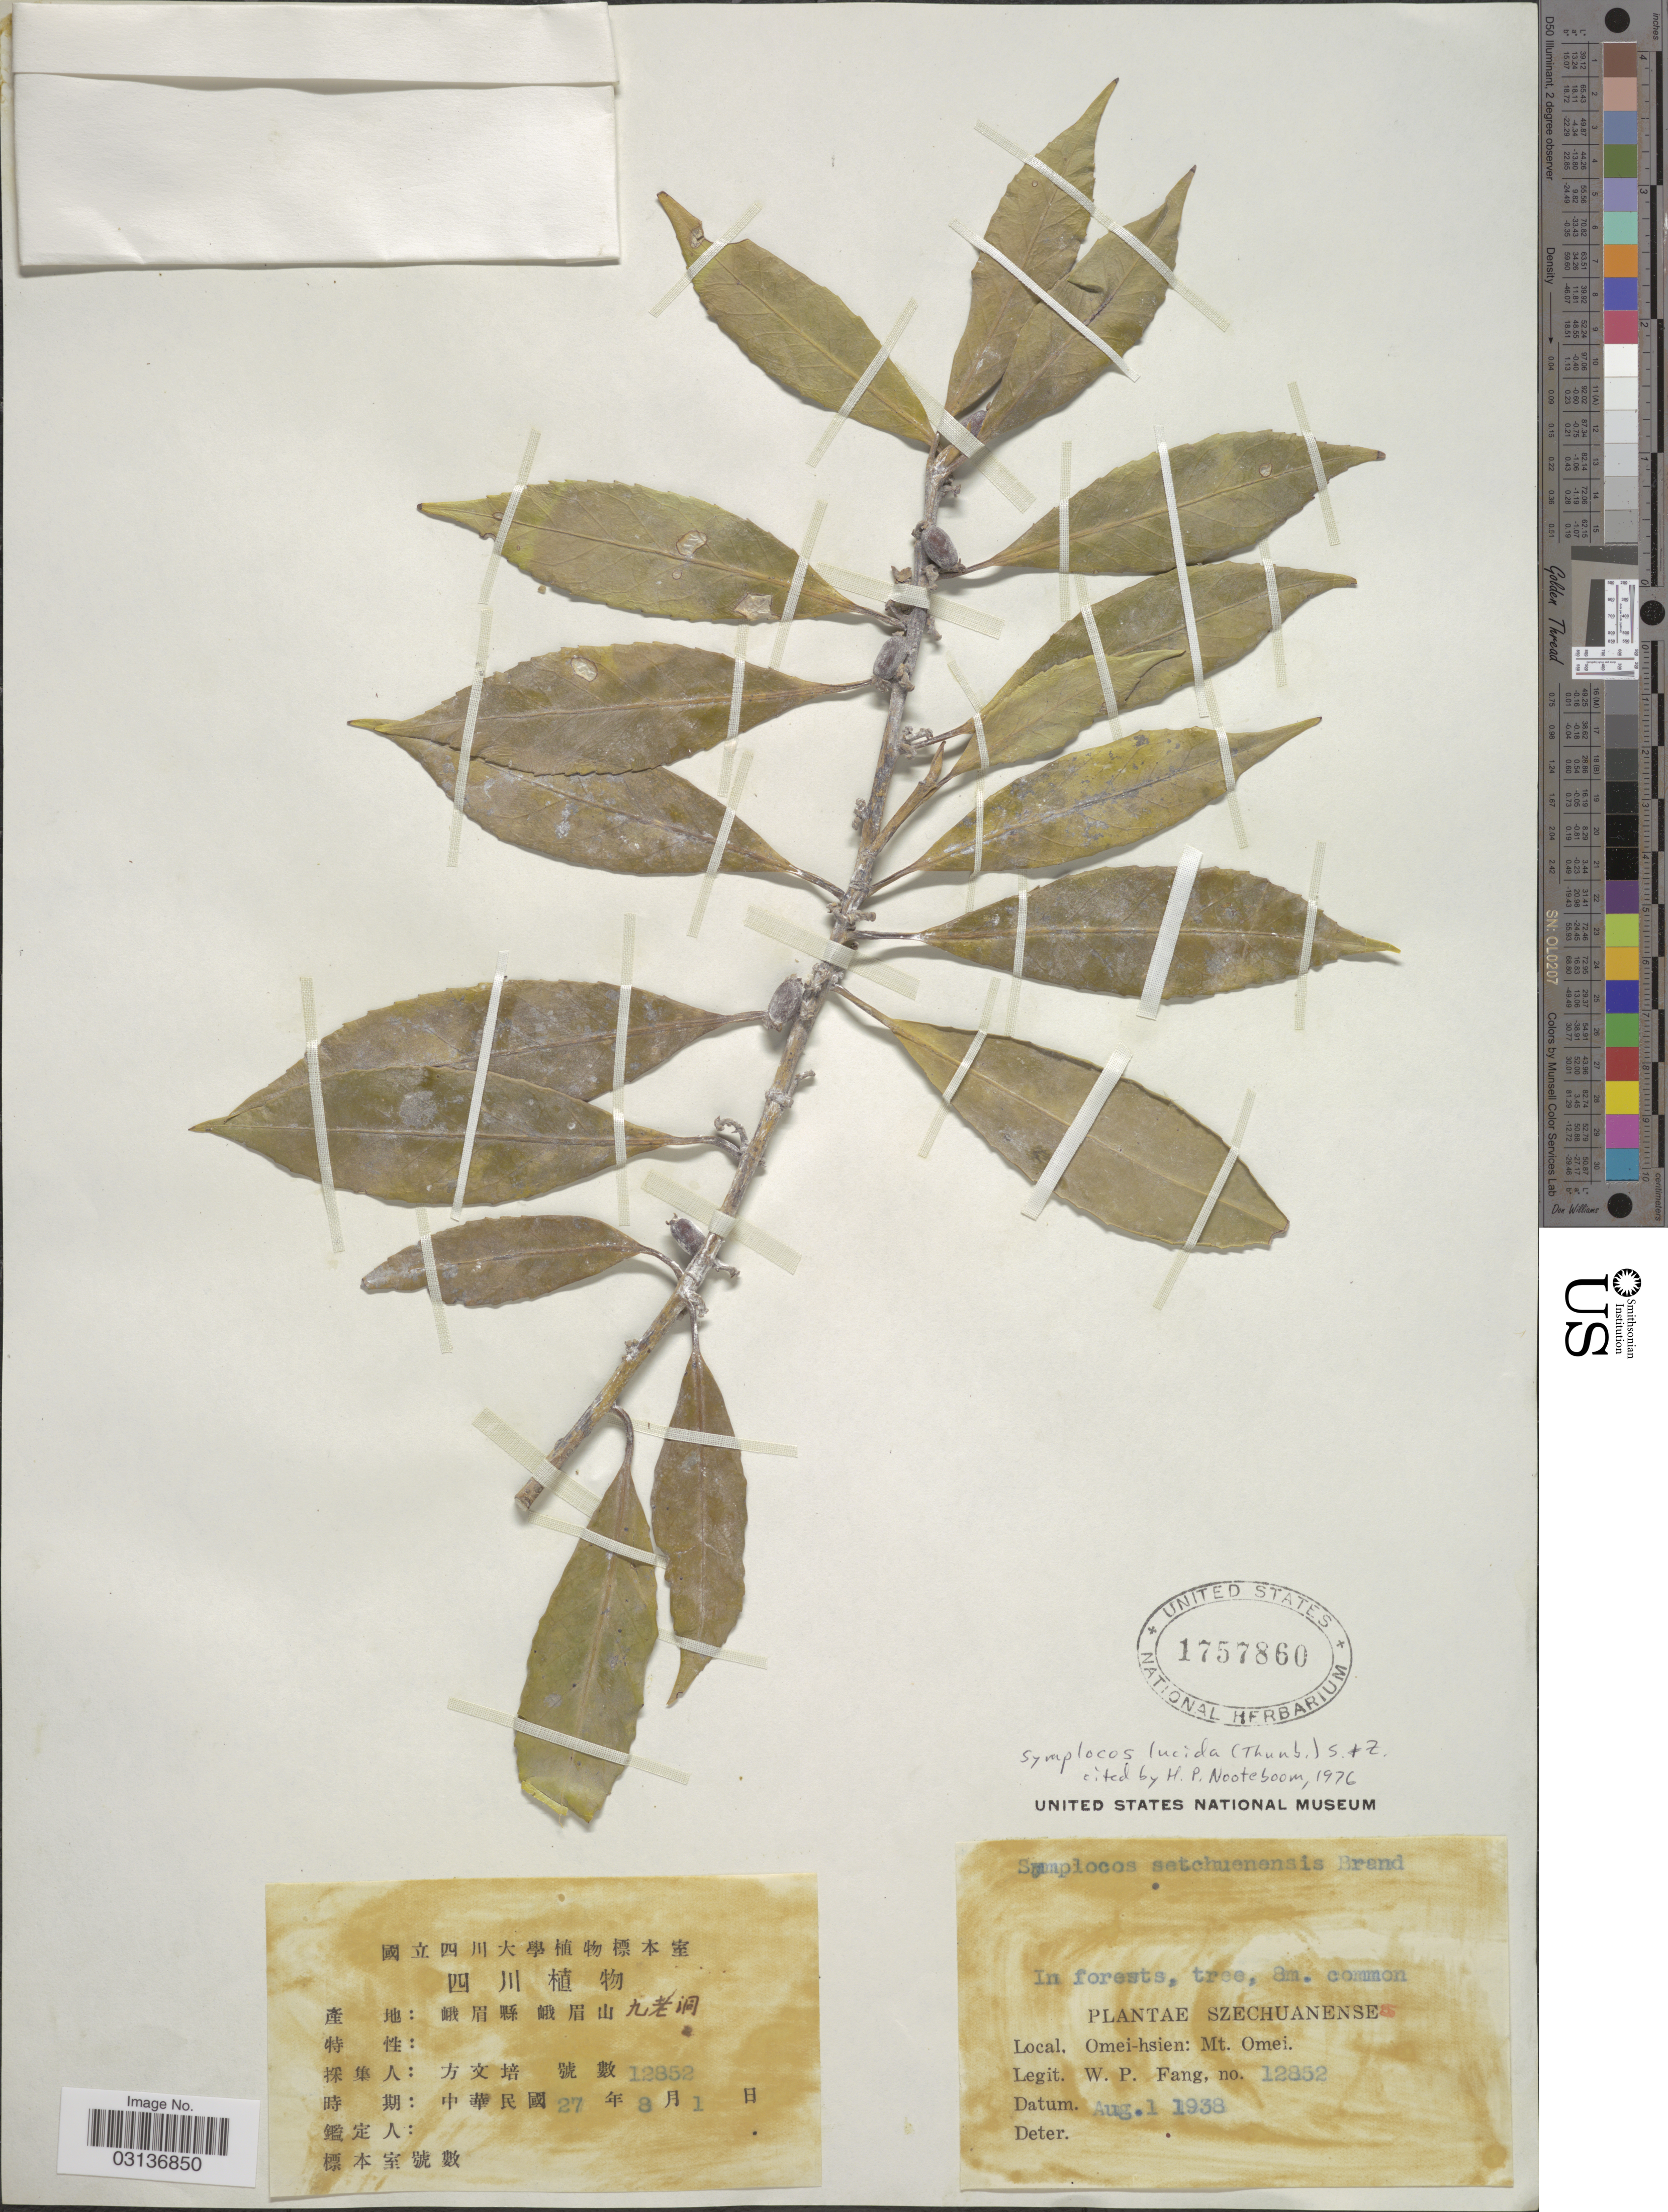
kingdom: Plantae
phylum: Tracheophyta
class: Magnoliopsida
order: Ericales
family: Symplocaceae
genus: Symplocos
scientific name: Symplocos lucida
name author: (Thurb.) Siebold & Zucc.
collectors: W. P. Fang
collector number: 12852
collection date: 1938-08-01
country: China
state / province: Sichuan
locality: Szechuanenses. Omei-hsien: Mt. Omei.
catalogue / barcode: US 1757860